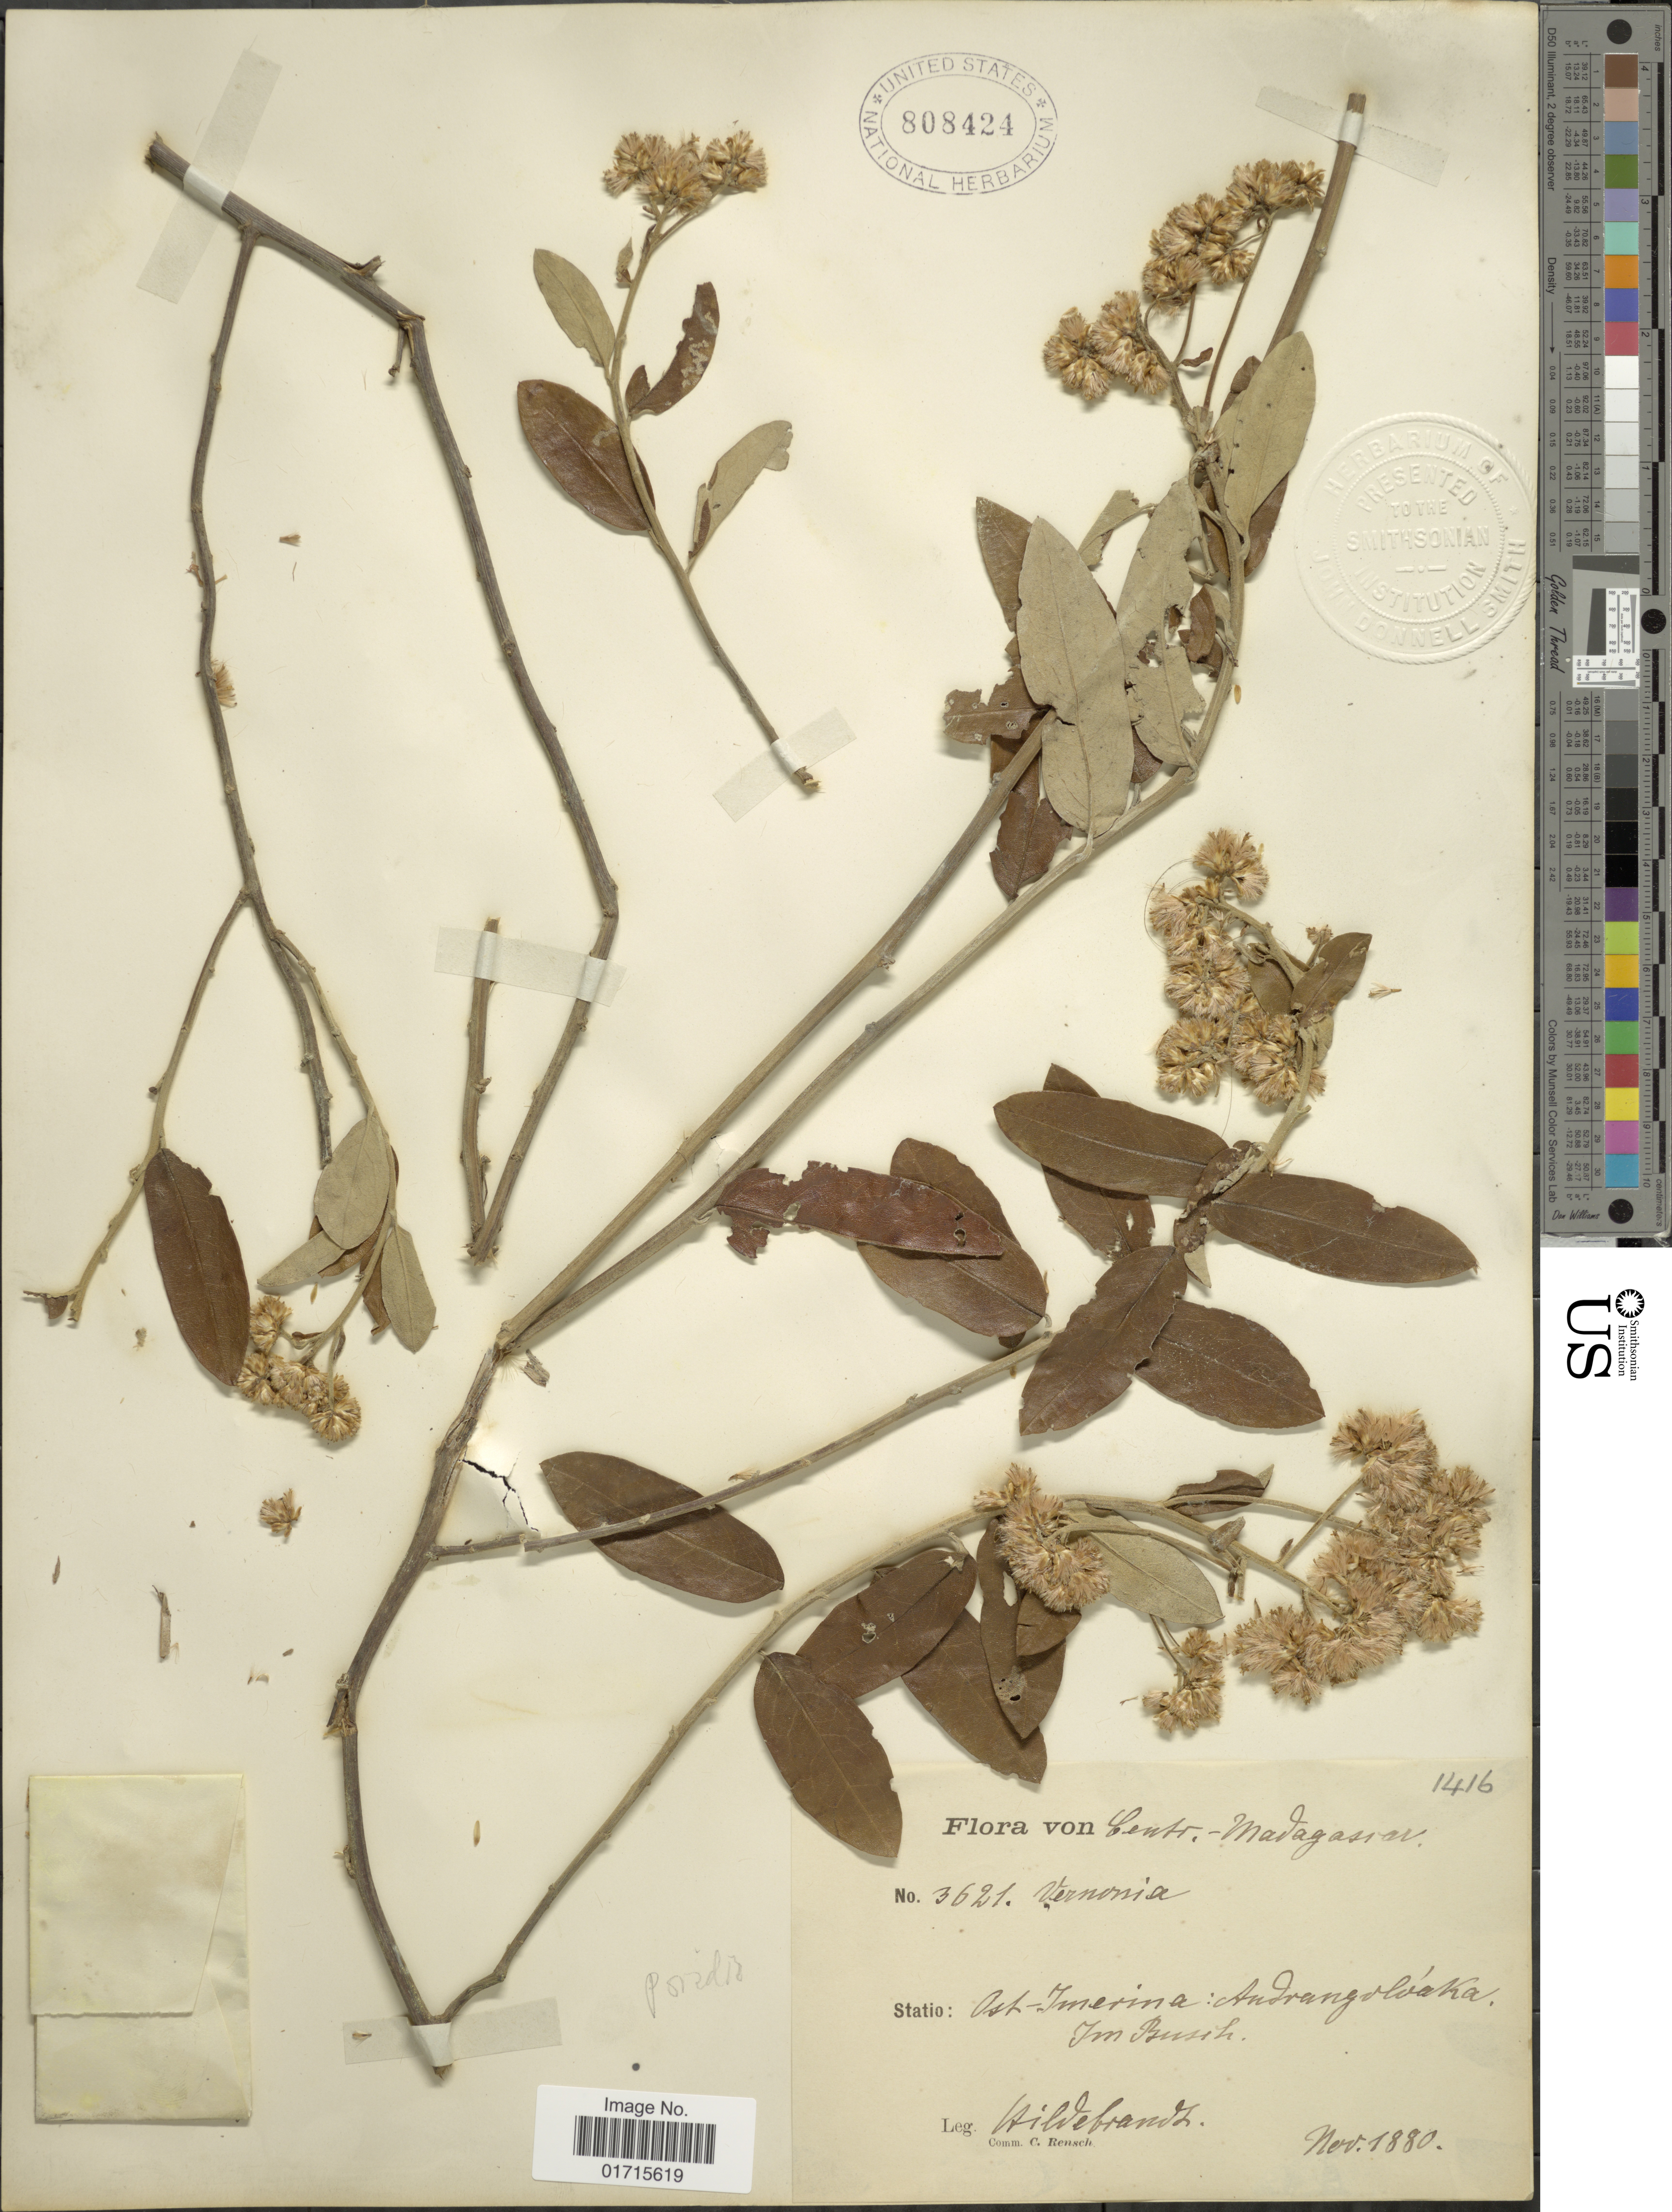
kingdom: Plantae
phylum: Tracheophyta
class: Magnoliopsida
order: Asterales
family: Asteraceae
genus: Psiadia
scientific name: Psiadia leucophylla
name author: Humbert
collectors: J. Hildebrandt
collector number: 3621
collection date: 1880-11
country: Madagascar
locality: Gentr-Madagascar. Ost-Imerina: Andrangoloaka. Im Busch.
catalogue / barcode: US 808424